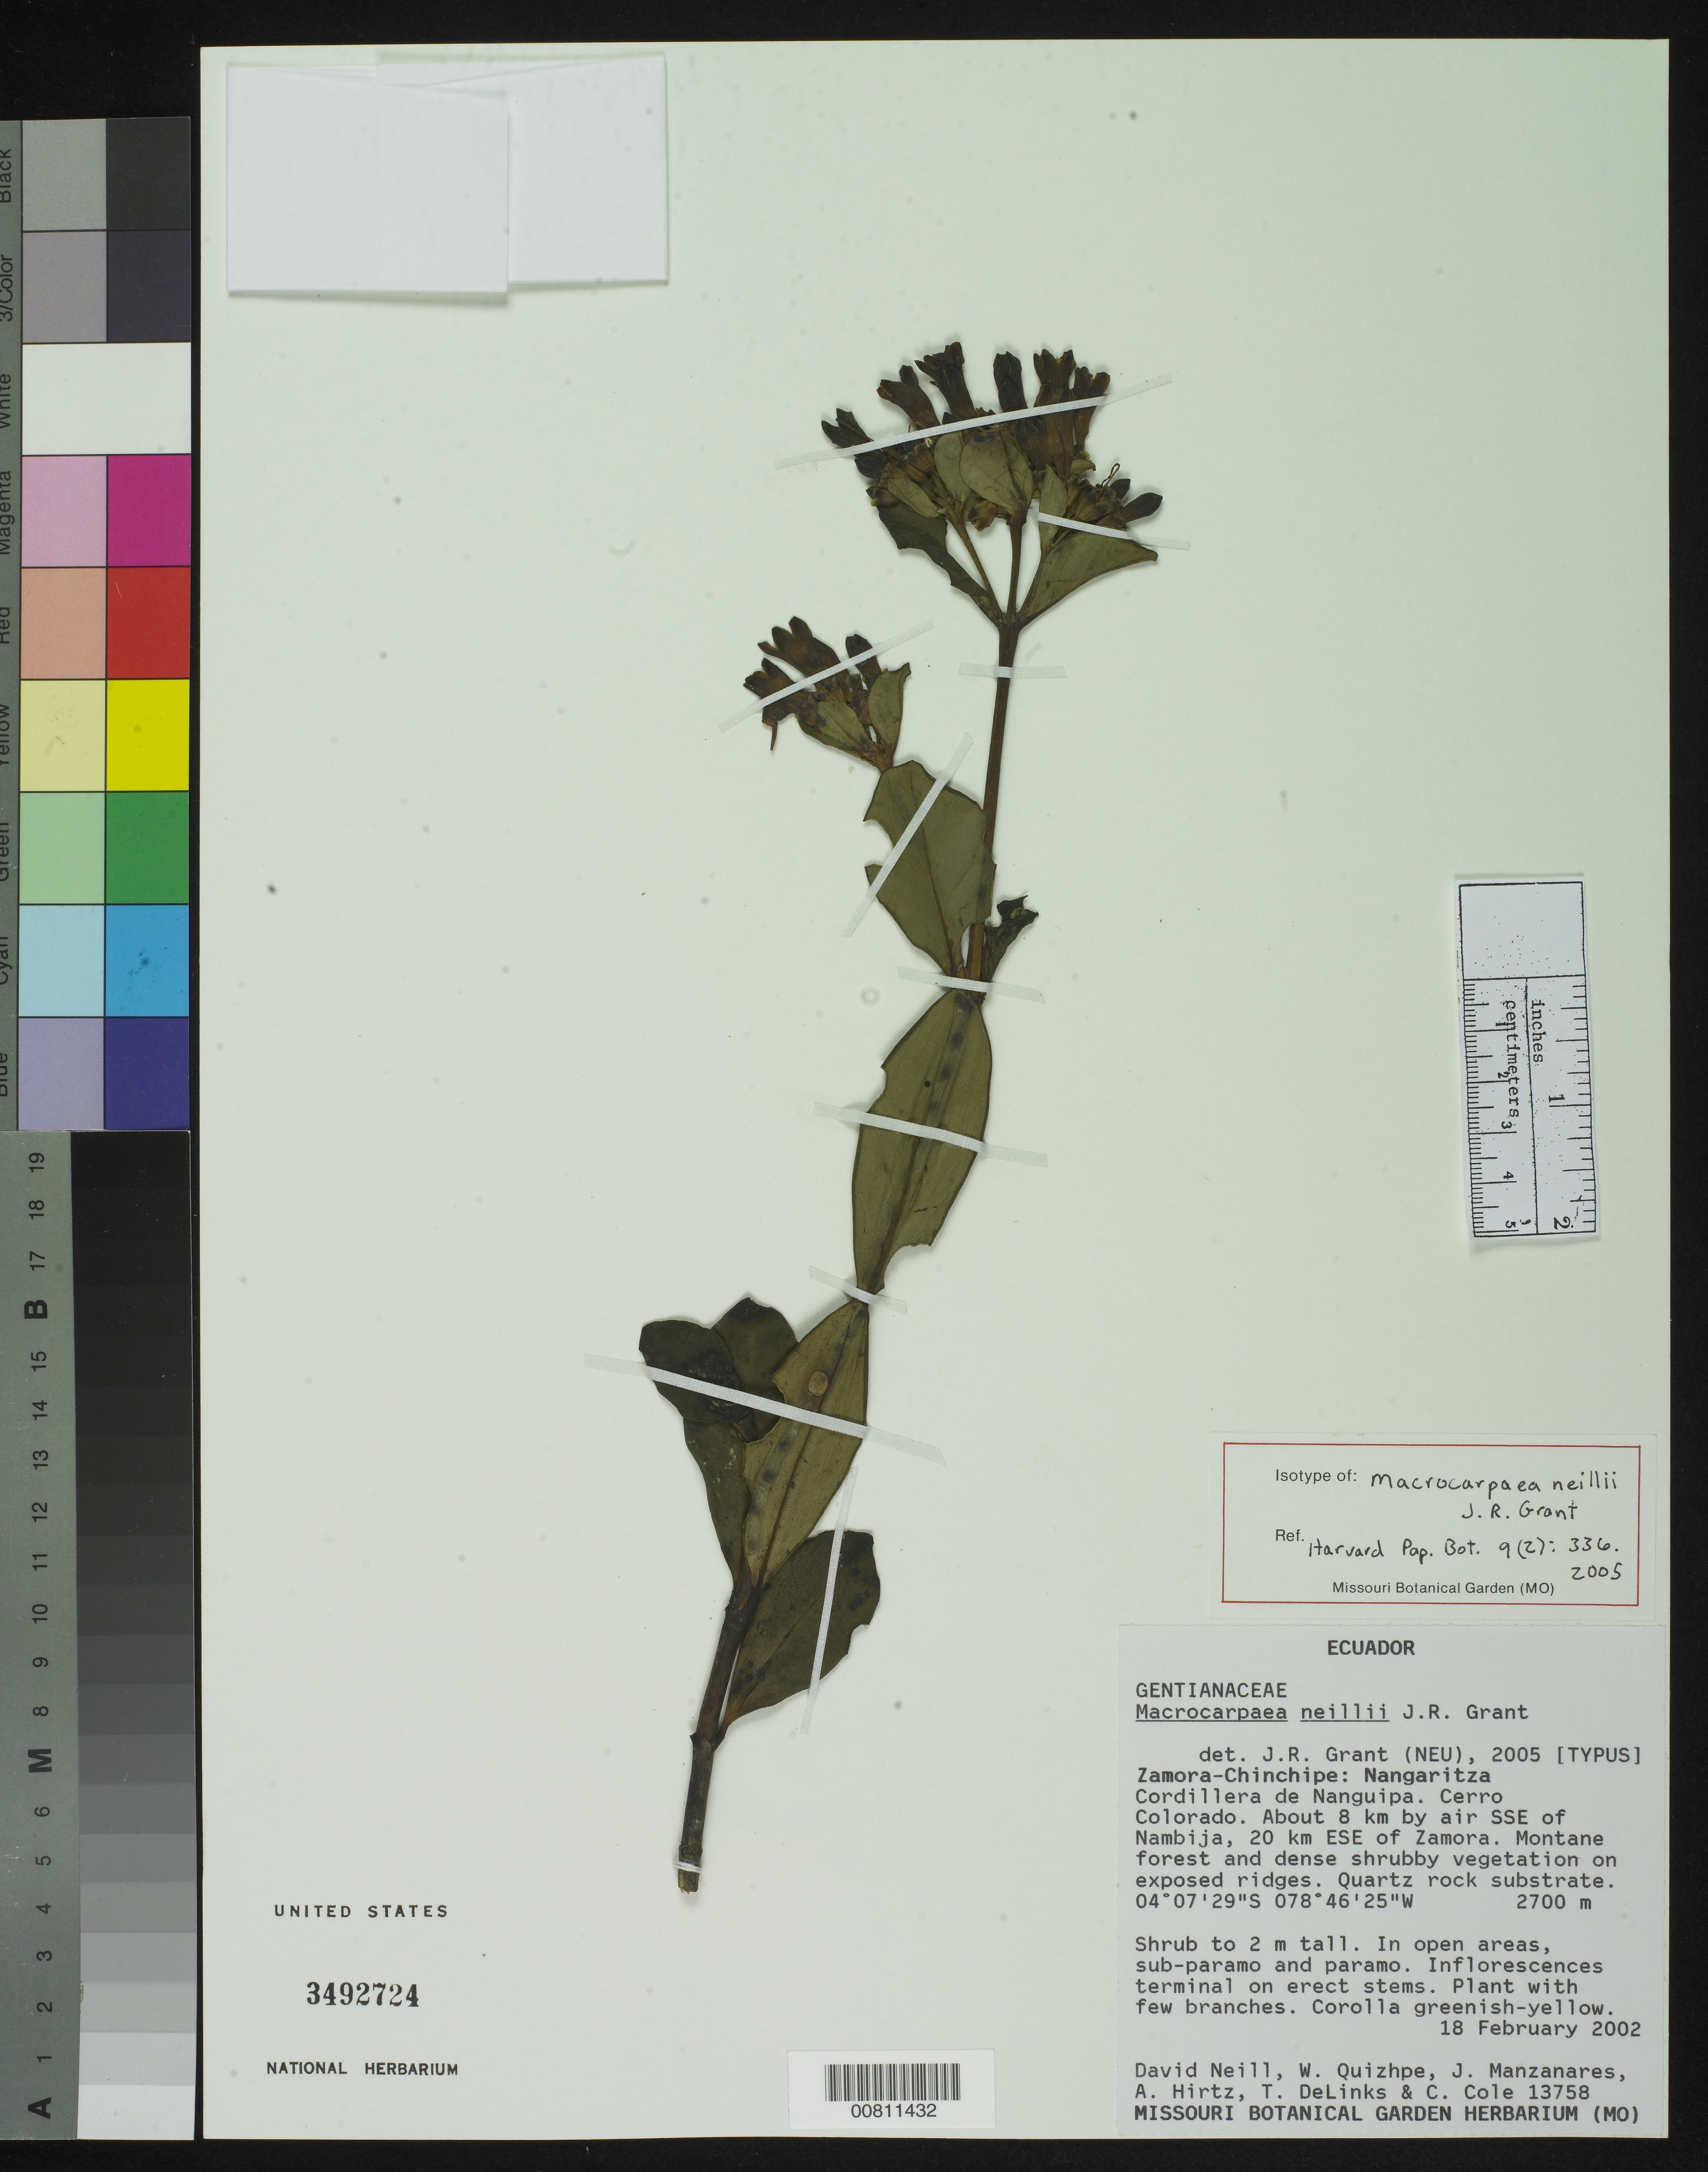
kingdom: Plantae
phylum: Tracheophyta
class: Magnoliopsida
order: Gentianales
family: Gentianaceae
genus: Macrocarpaea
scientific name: Macrocarpaea neillii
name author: J.R. Grant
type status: Isotype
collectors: D. A. Neill, W. Quizhpe, J. Manzanares, A. Hirtz, T. Delinks & C. Cole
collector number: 13758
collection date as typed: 18 Feb 2002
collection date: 2002-02-18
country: Ecuador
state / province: Zamora-Chinchipe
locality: Zamora-Chinchipe: Nangaritza. Cordillera de Nanguipa. Cerro Colorado. About 8 km by air SE of nambija, 20 km ESE of Zamora.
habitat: Montane forest and dense shrubby vegatation on exposed ridges. Quartz rock substrate.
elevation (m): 2700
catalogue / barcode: US 3492724